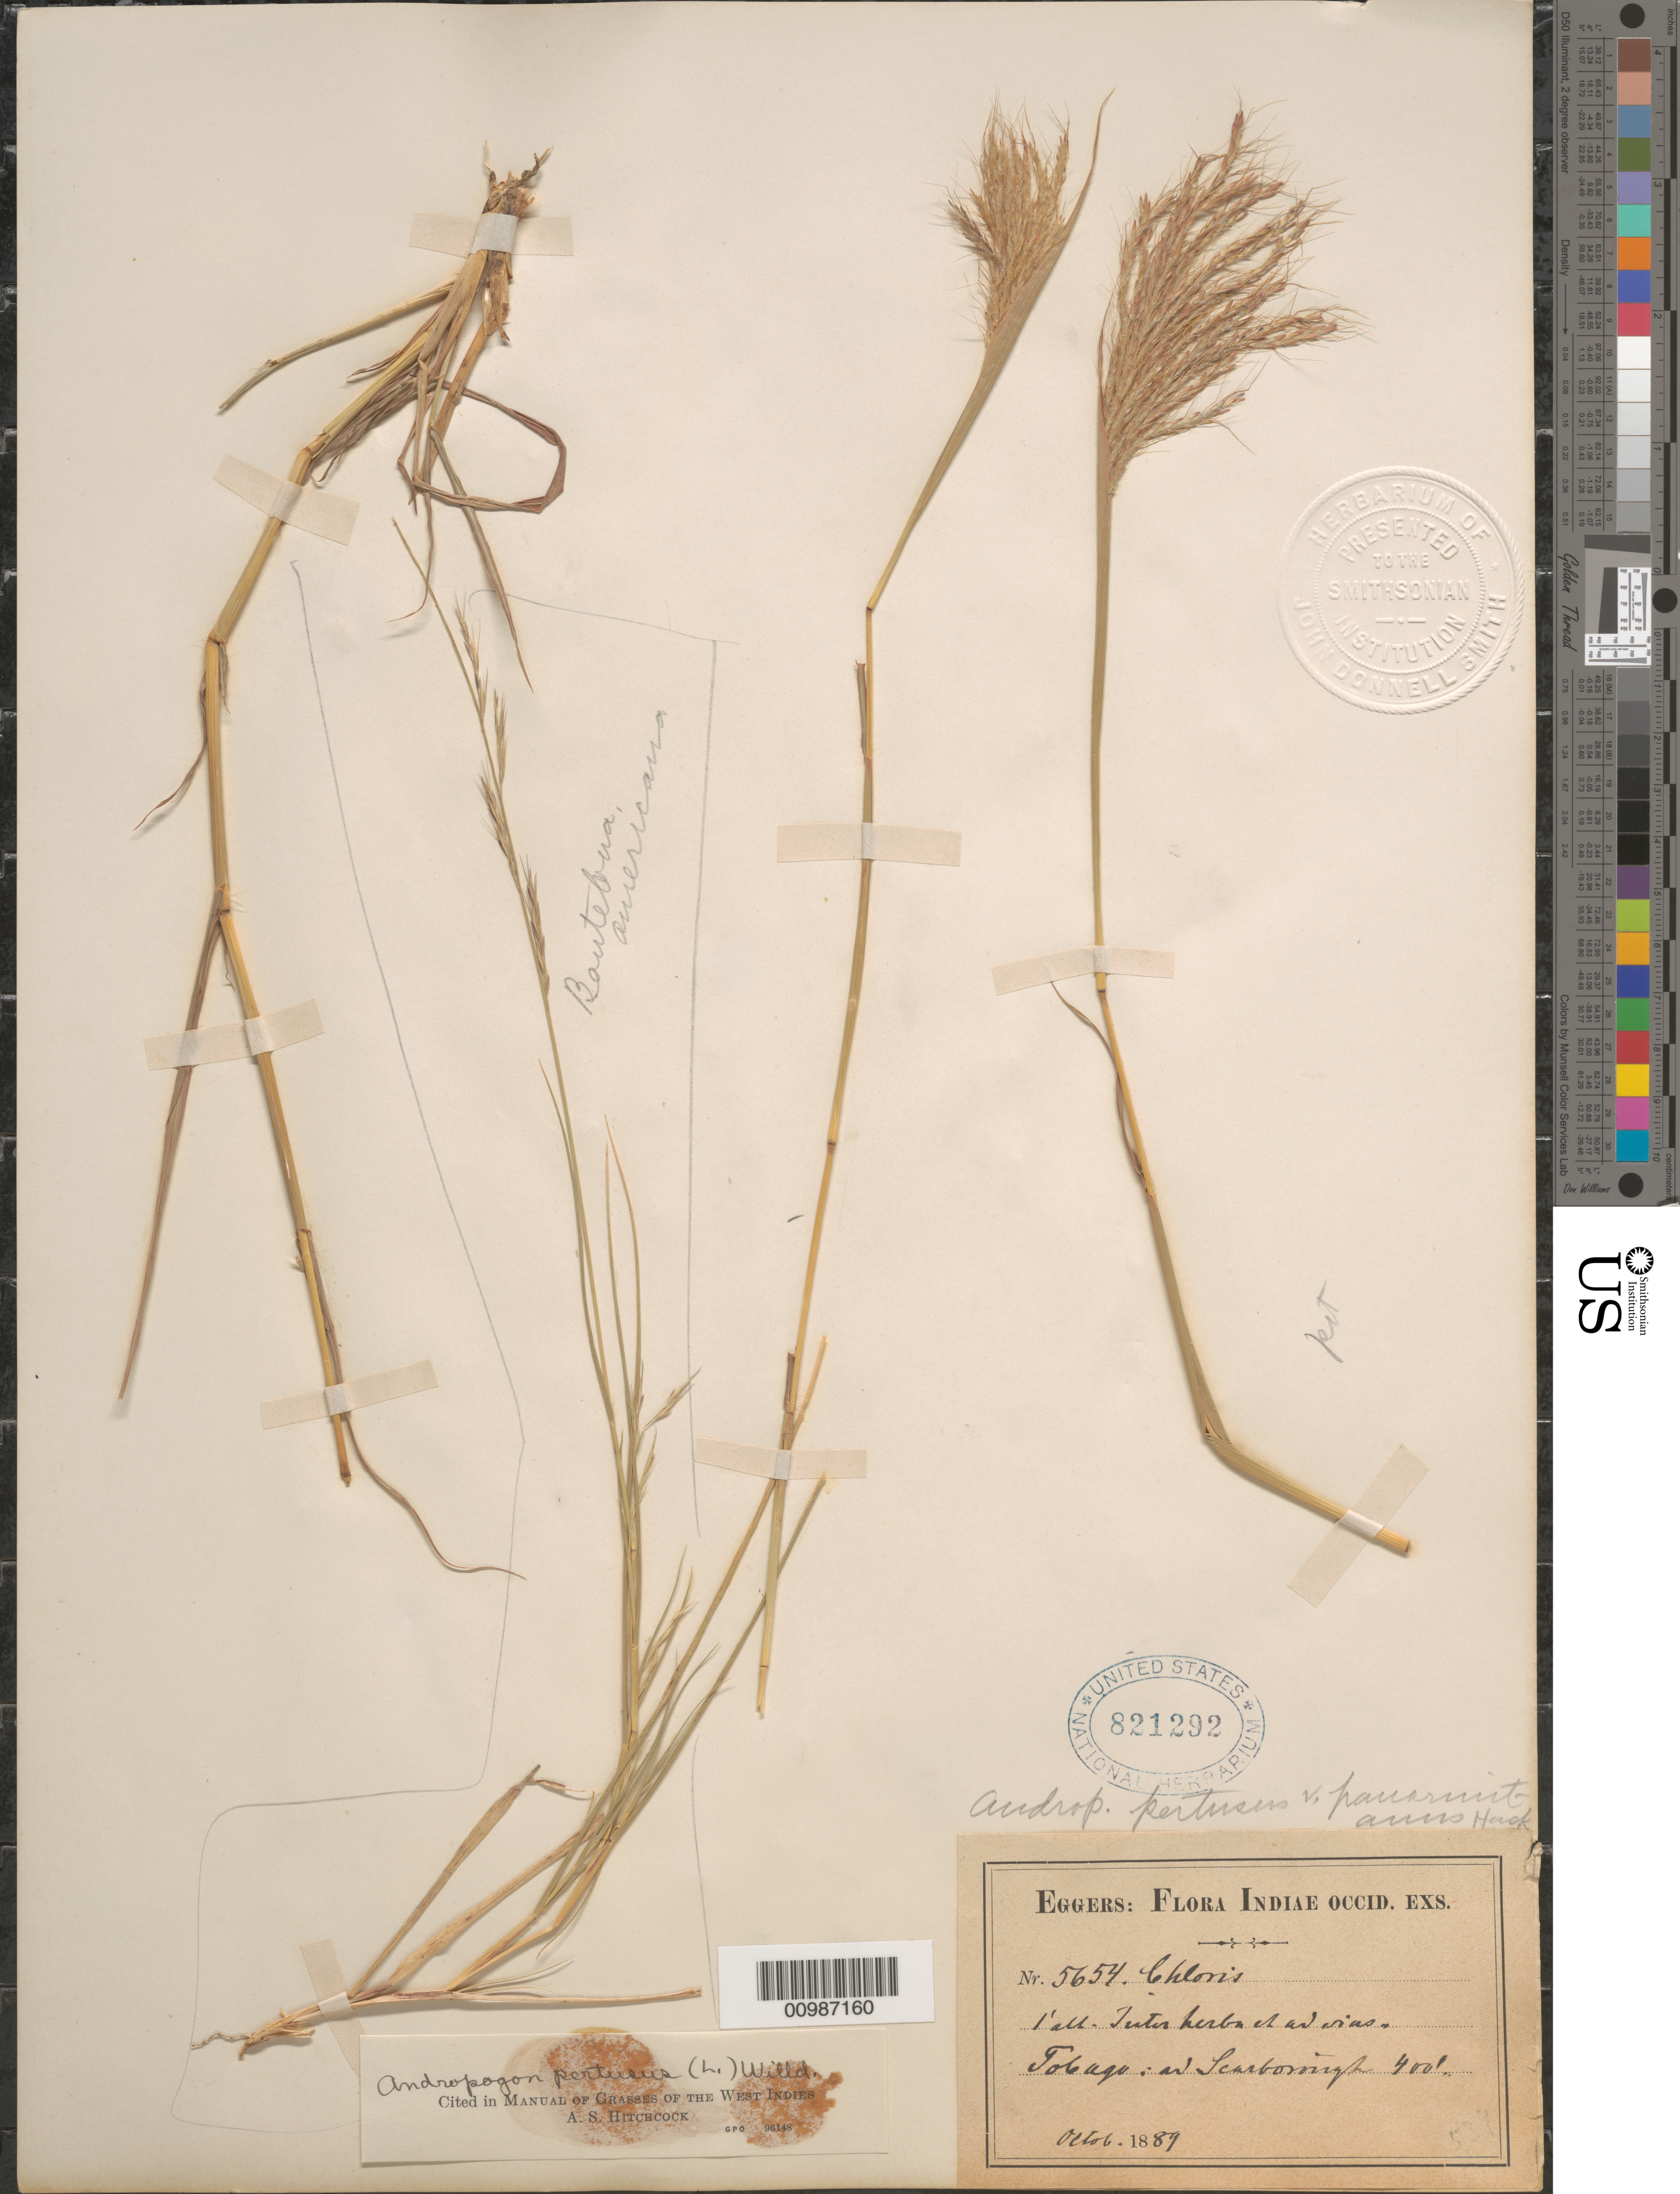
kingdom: Plantae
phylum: Tracheophyta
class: Liliopsida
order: Poales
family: Poaceae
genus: Andropogon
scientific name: Andropogon pertusus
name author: (L.) Willd.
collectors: H. F. A. von Eggers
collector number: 5654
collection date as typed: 06 Oct 1889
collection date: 1889-10-06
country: Trinidad and Tobago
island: Tobago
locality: Scarborough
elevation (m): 122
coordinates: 0 N, 0 E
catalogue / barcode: US 821292